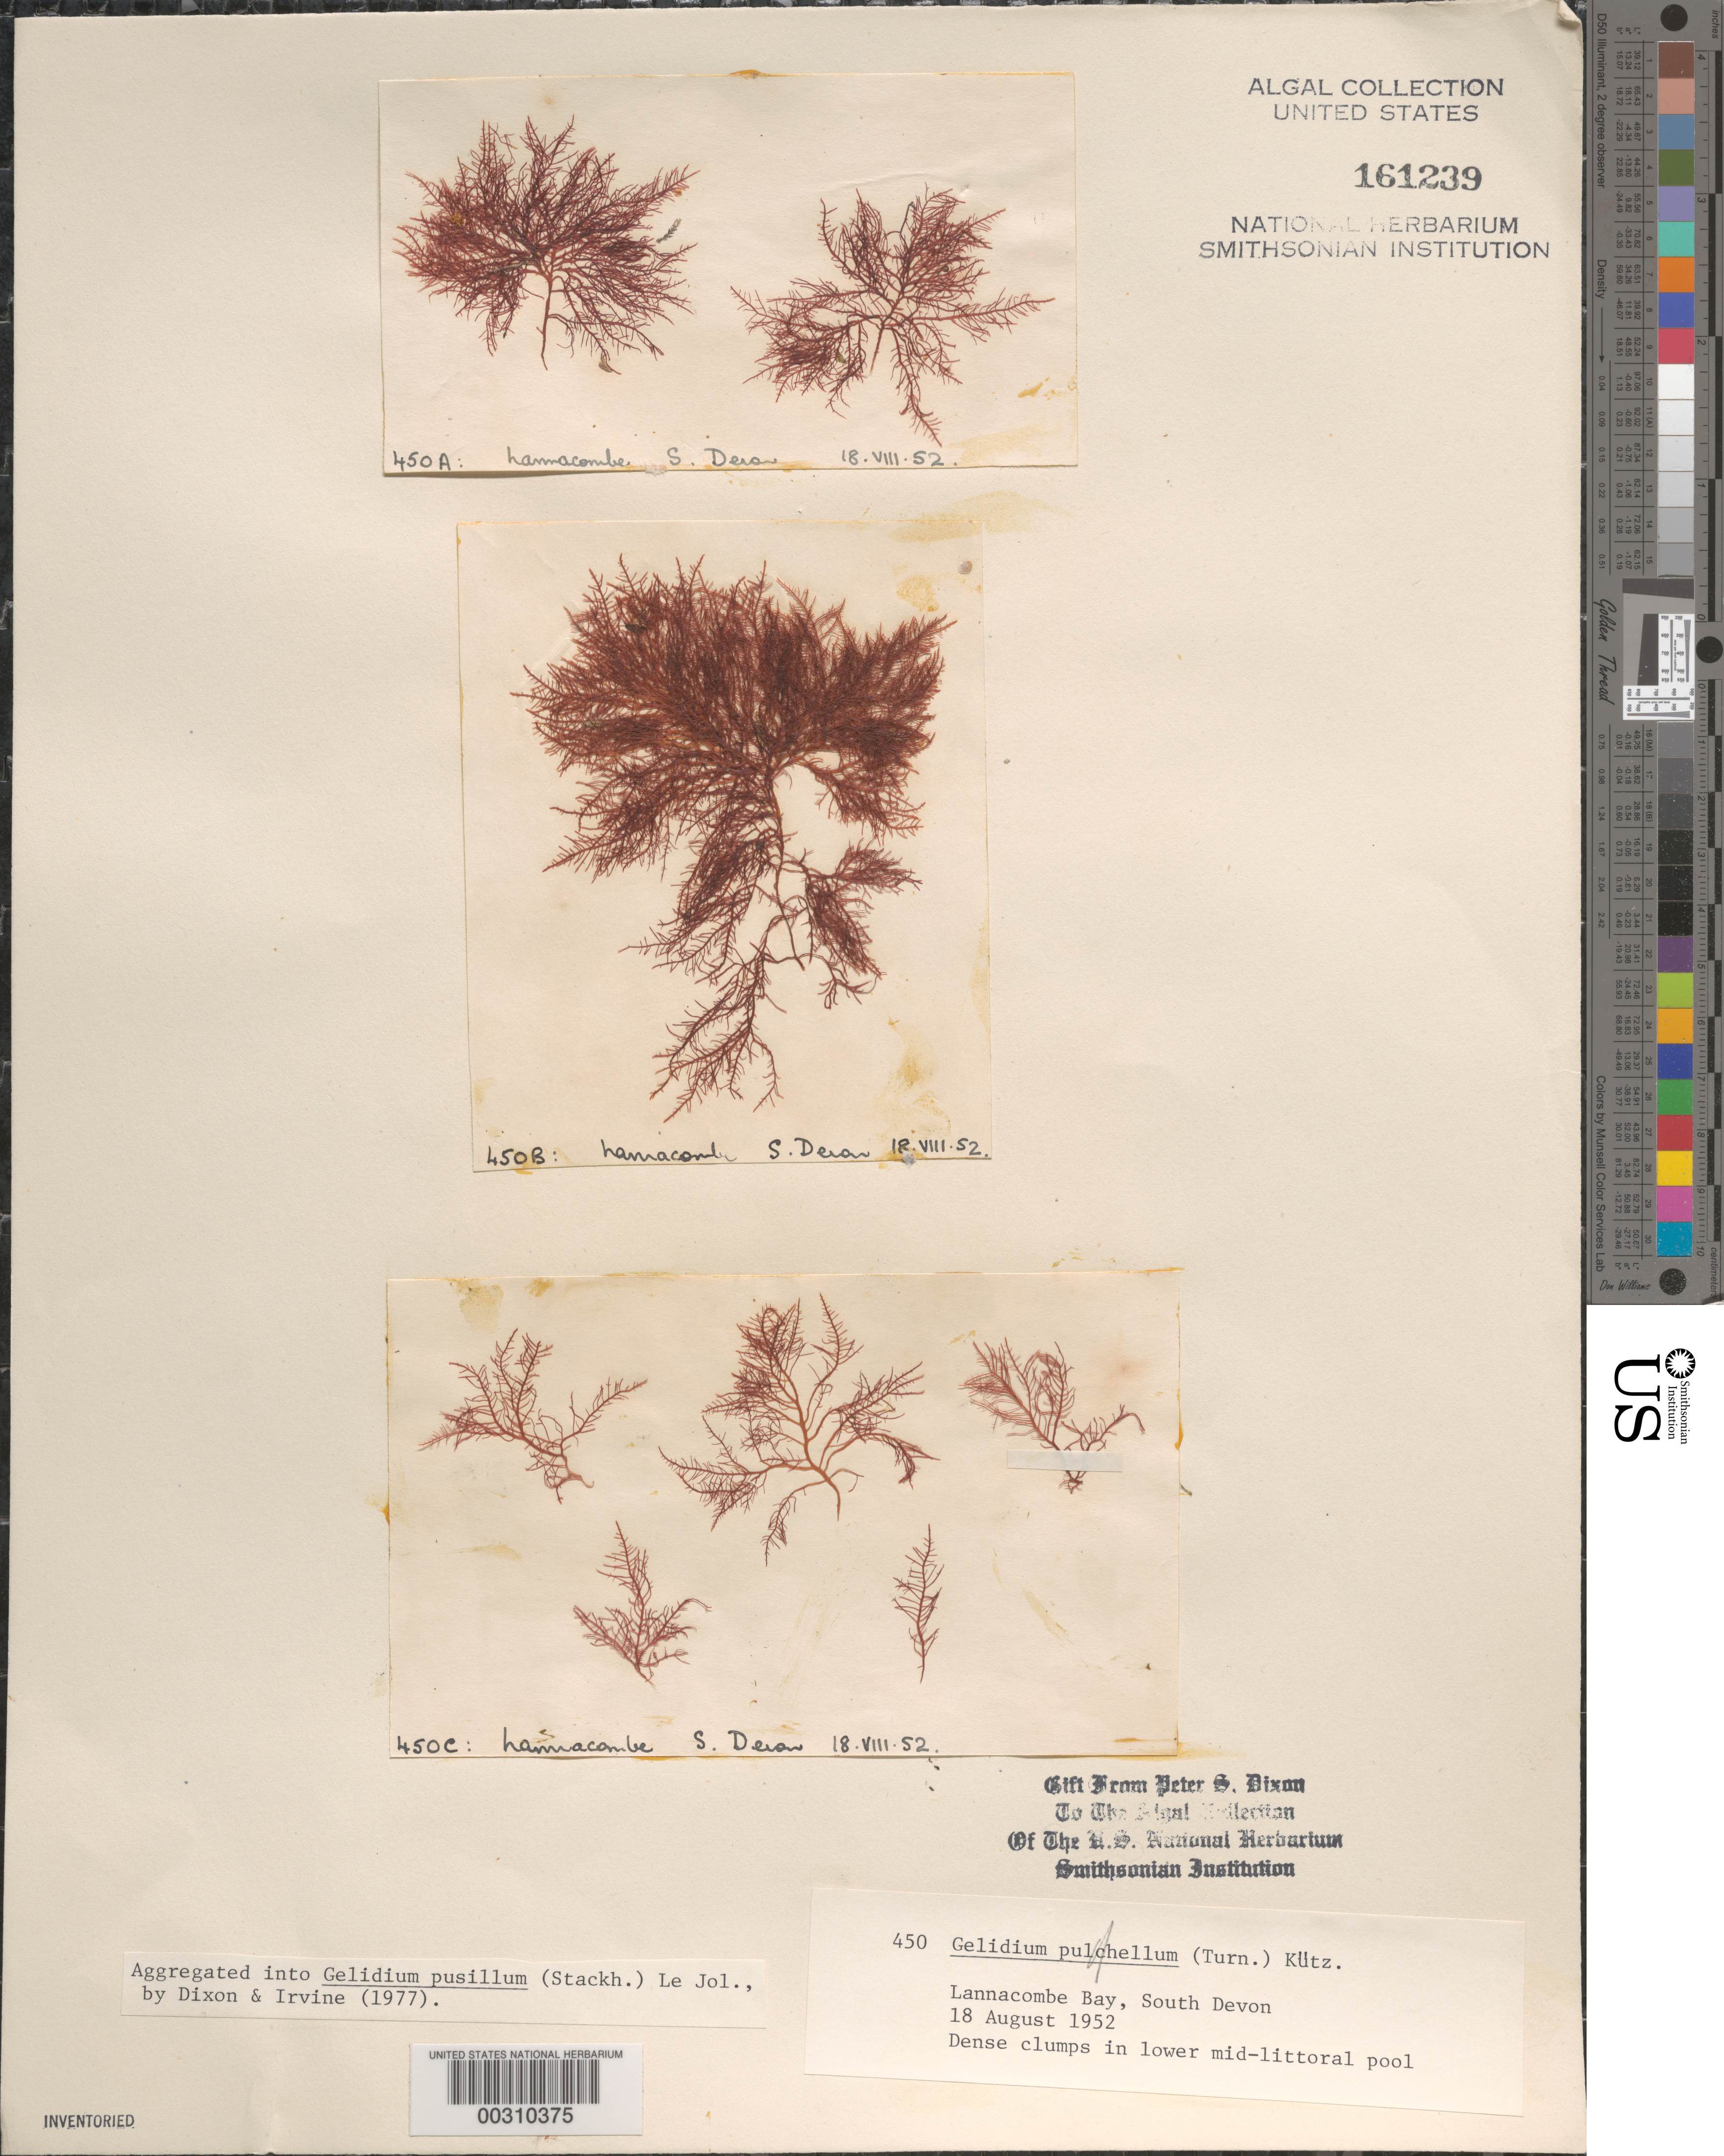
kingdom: Plantae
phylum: Rhodophyta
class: Florideophyceae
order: Gelidiales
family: Gelidiaceae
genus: Gelidium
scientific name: Gelidium pusillum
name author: (Stackh.) Le Jol.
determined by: Dixon, P. S.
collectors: P. S. Dixon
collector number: PSD 450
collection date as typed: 18 Aug 1952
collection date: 1952-08-18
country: United Kingdom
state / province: England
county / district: Devon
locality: Lannacombe Bay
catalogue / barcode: US 161239